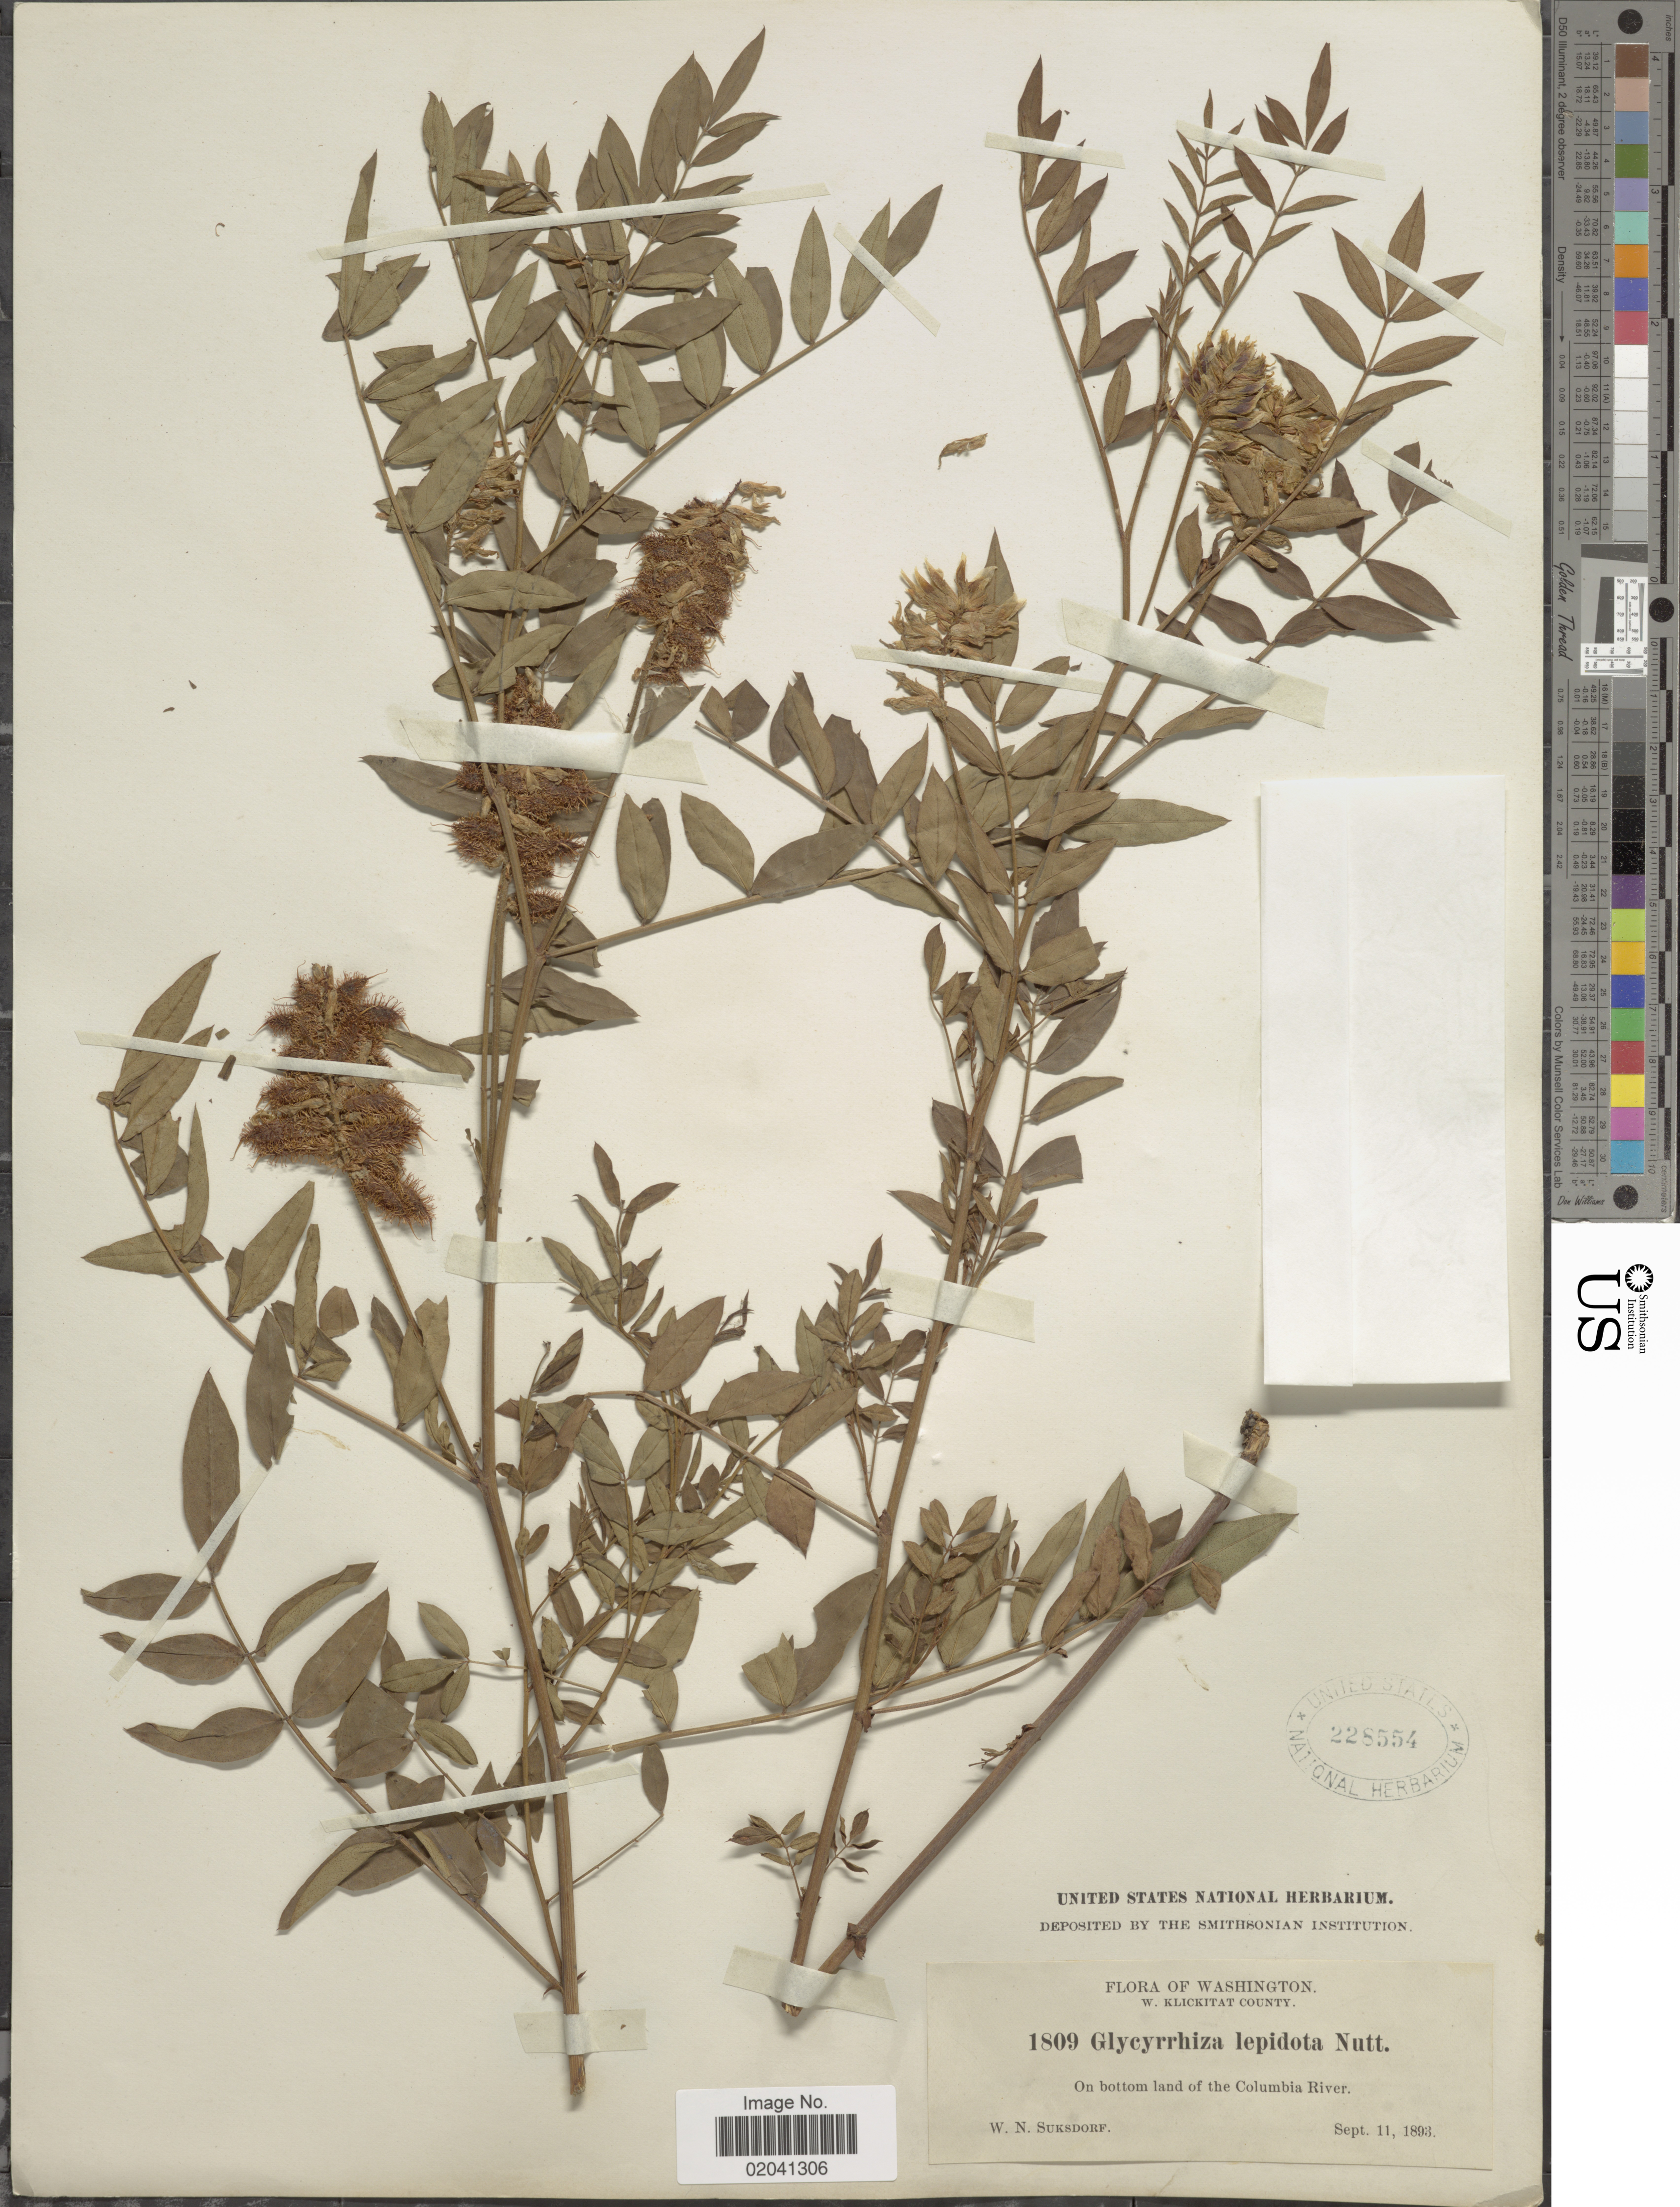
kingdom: Plantae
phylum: Tracheophyta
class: Magnoliopsida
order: Fabales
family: Fabaceae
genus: Glycyrrhiza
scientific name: Glycyrrhiza lepidota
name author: Pursh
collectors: W. N. Suksdorf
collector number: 1809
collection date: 1893-09-11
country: United States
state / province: Washington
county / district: Klickitat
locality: W. Klickitat County. On bottom land of the Columbia River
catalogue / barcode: US 228554